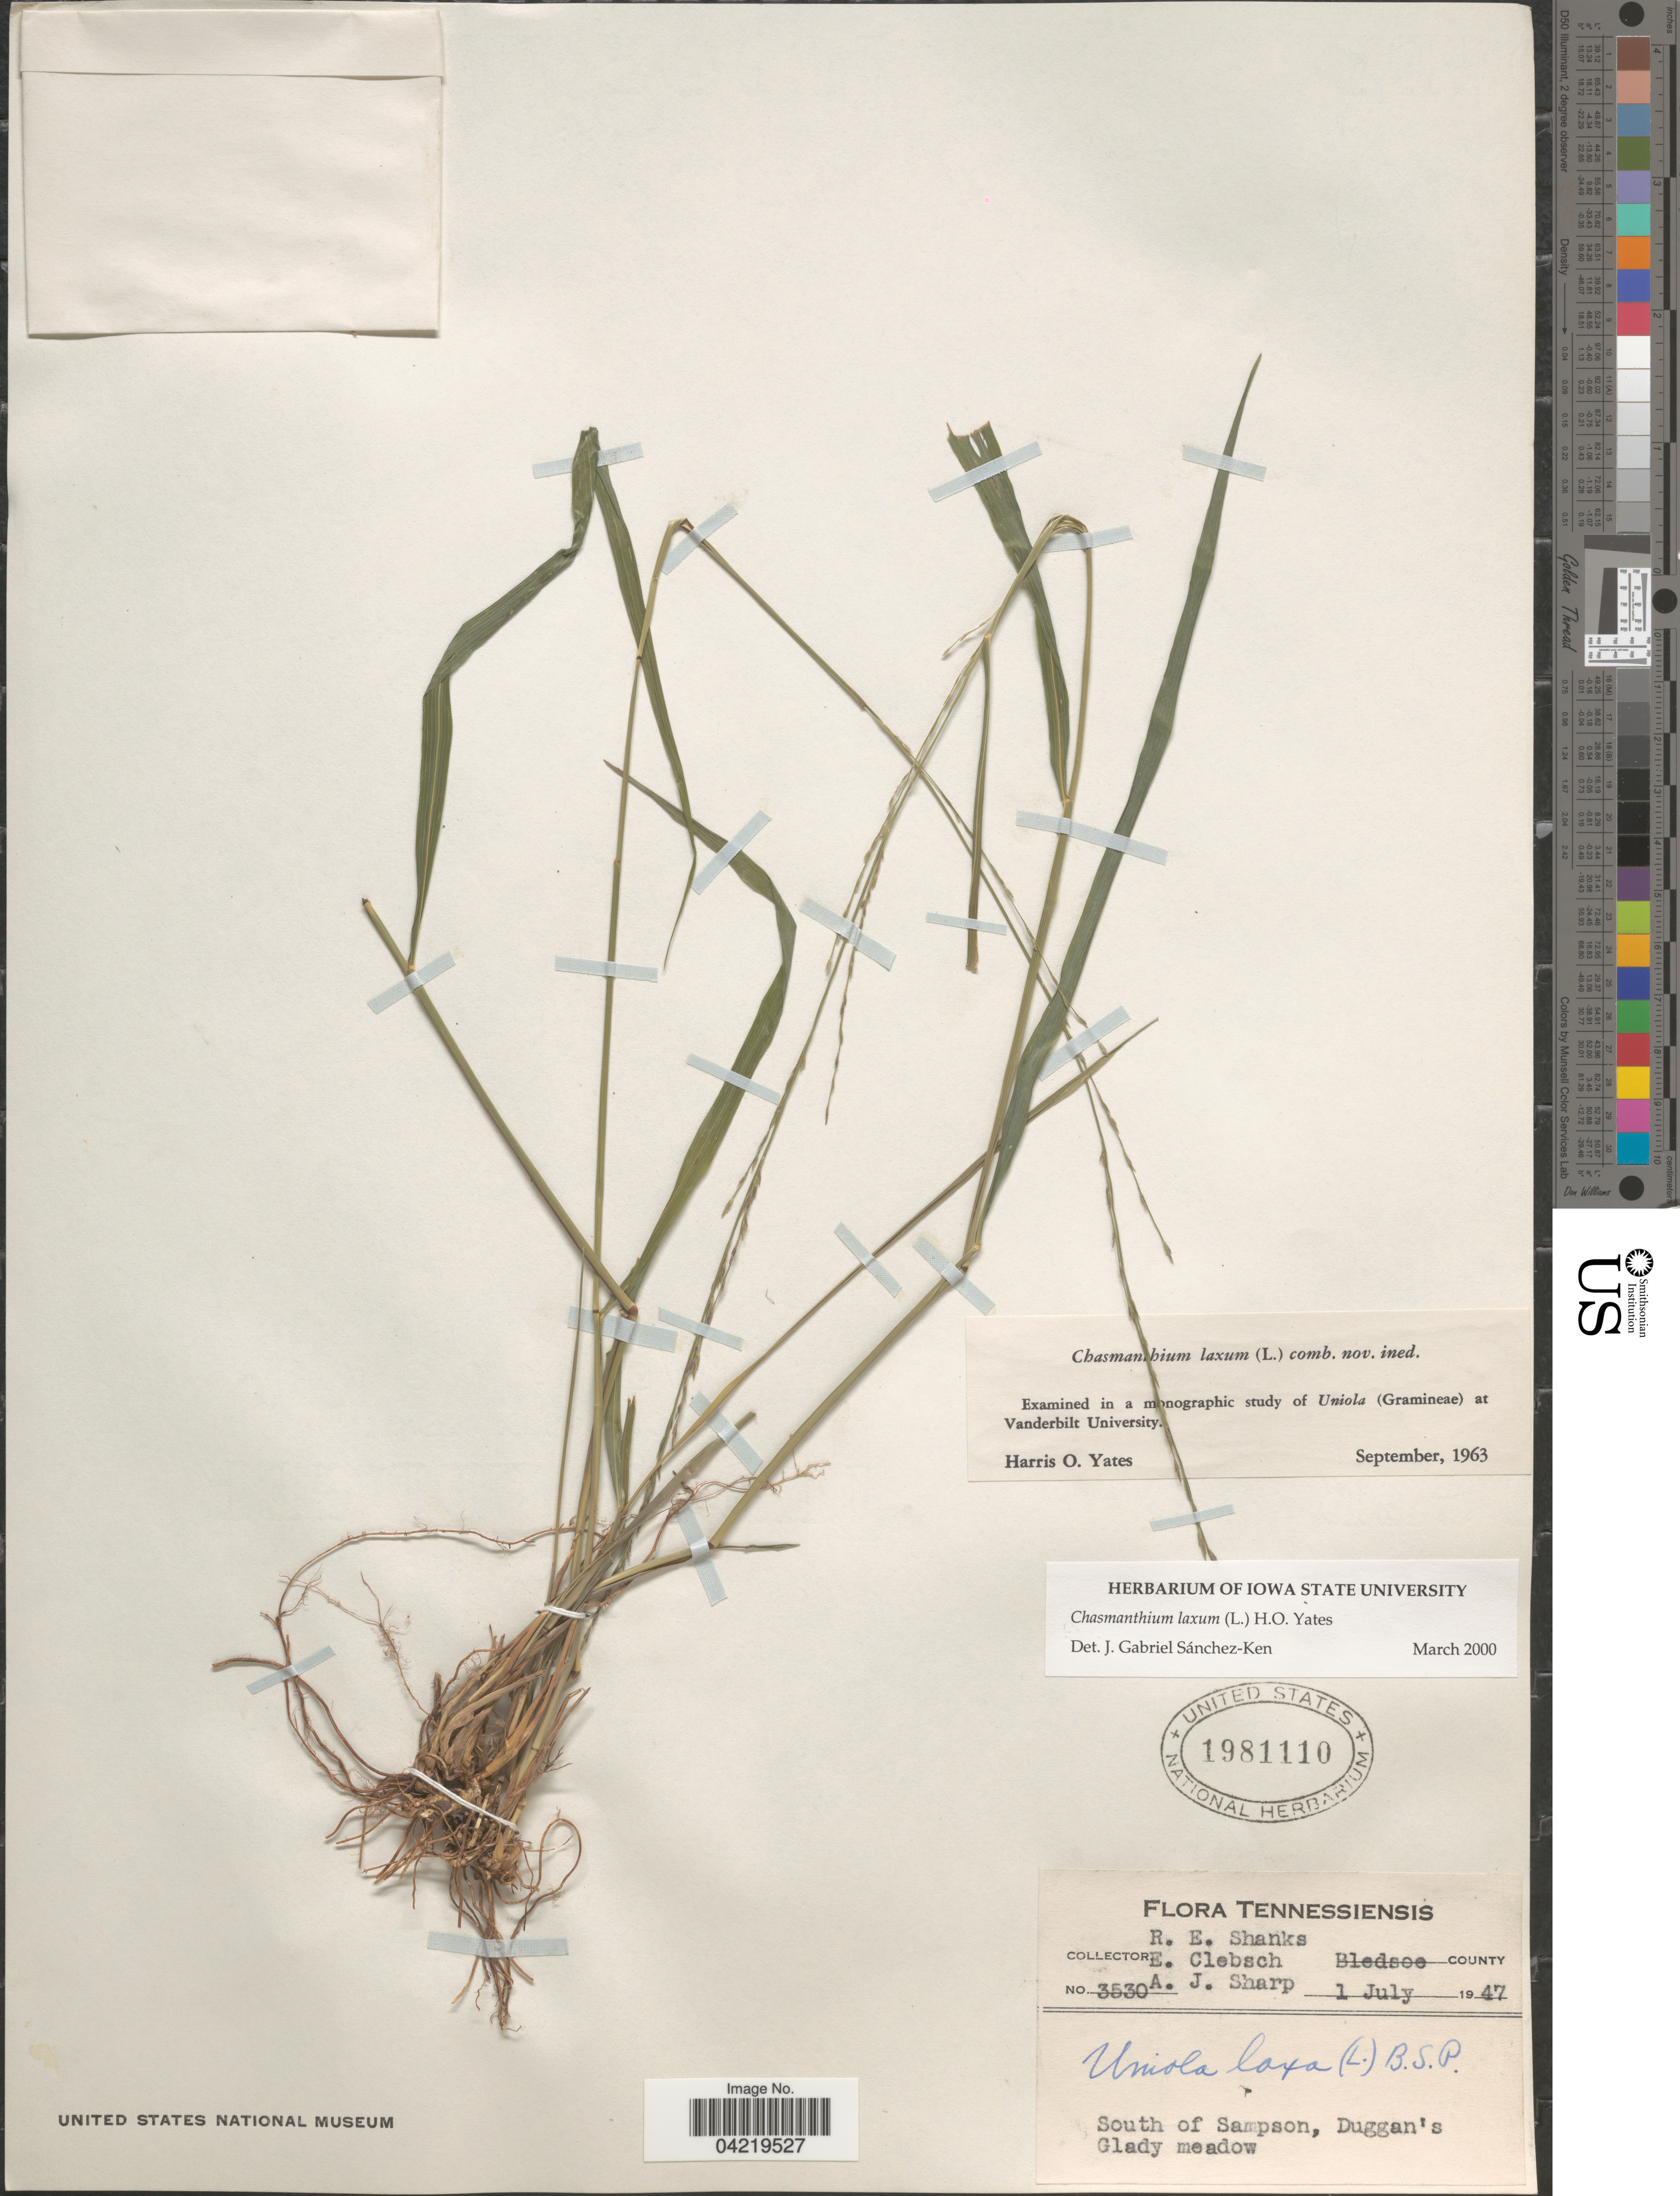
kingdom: Plantae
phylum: Tracheophyta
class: Liliopsida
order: Poales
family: Poaceae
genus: Chasmanthium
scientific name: Chasmanthium laxum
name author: (L.) H.O. Yates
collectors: R. Shanks, E. Clebsch & A. J. Sharp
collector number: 3530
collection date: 1947-07-01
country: United States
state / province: Tennessee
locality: Bledsoe County. South of Sampson, Duggan's Glady meadow.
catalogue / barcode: US 1981110